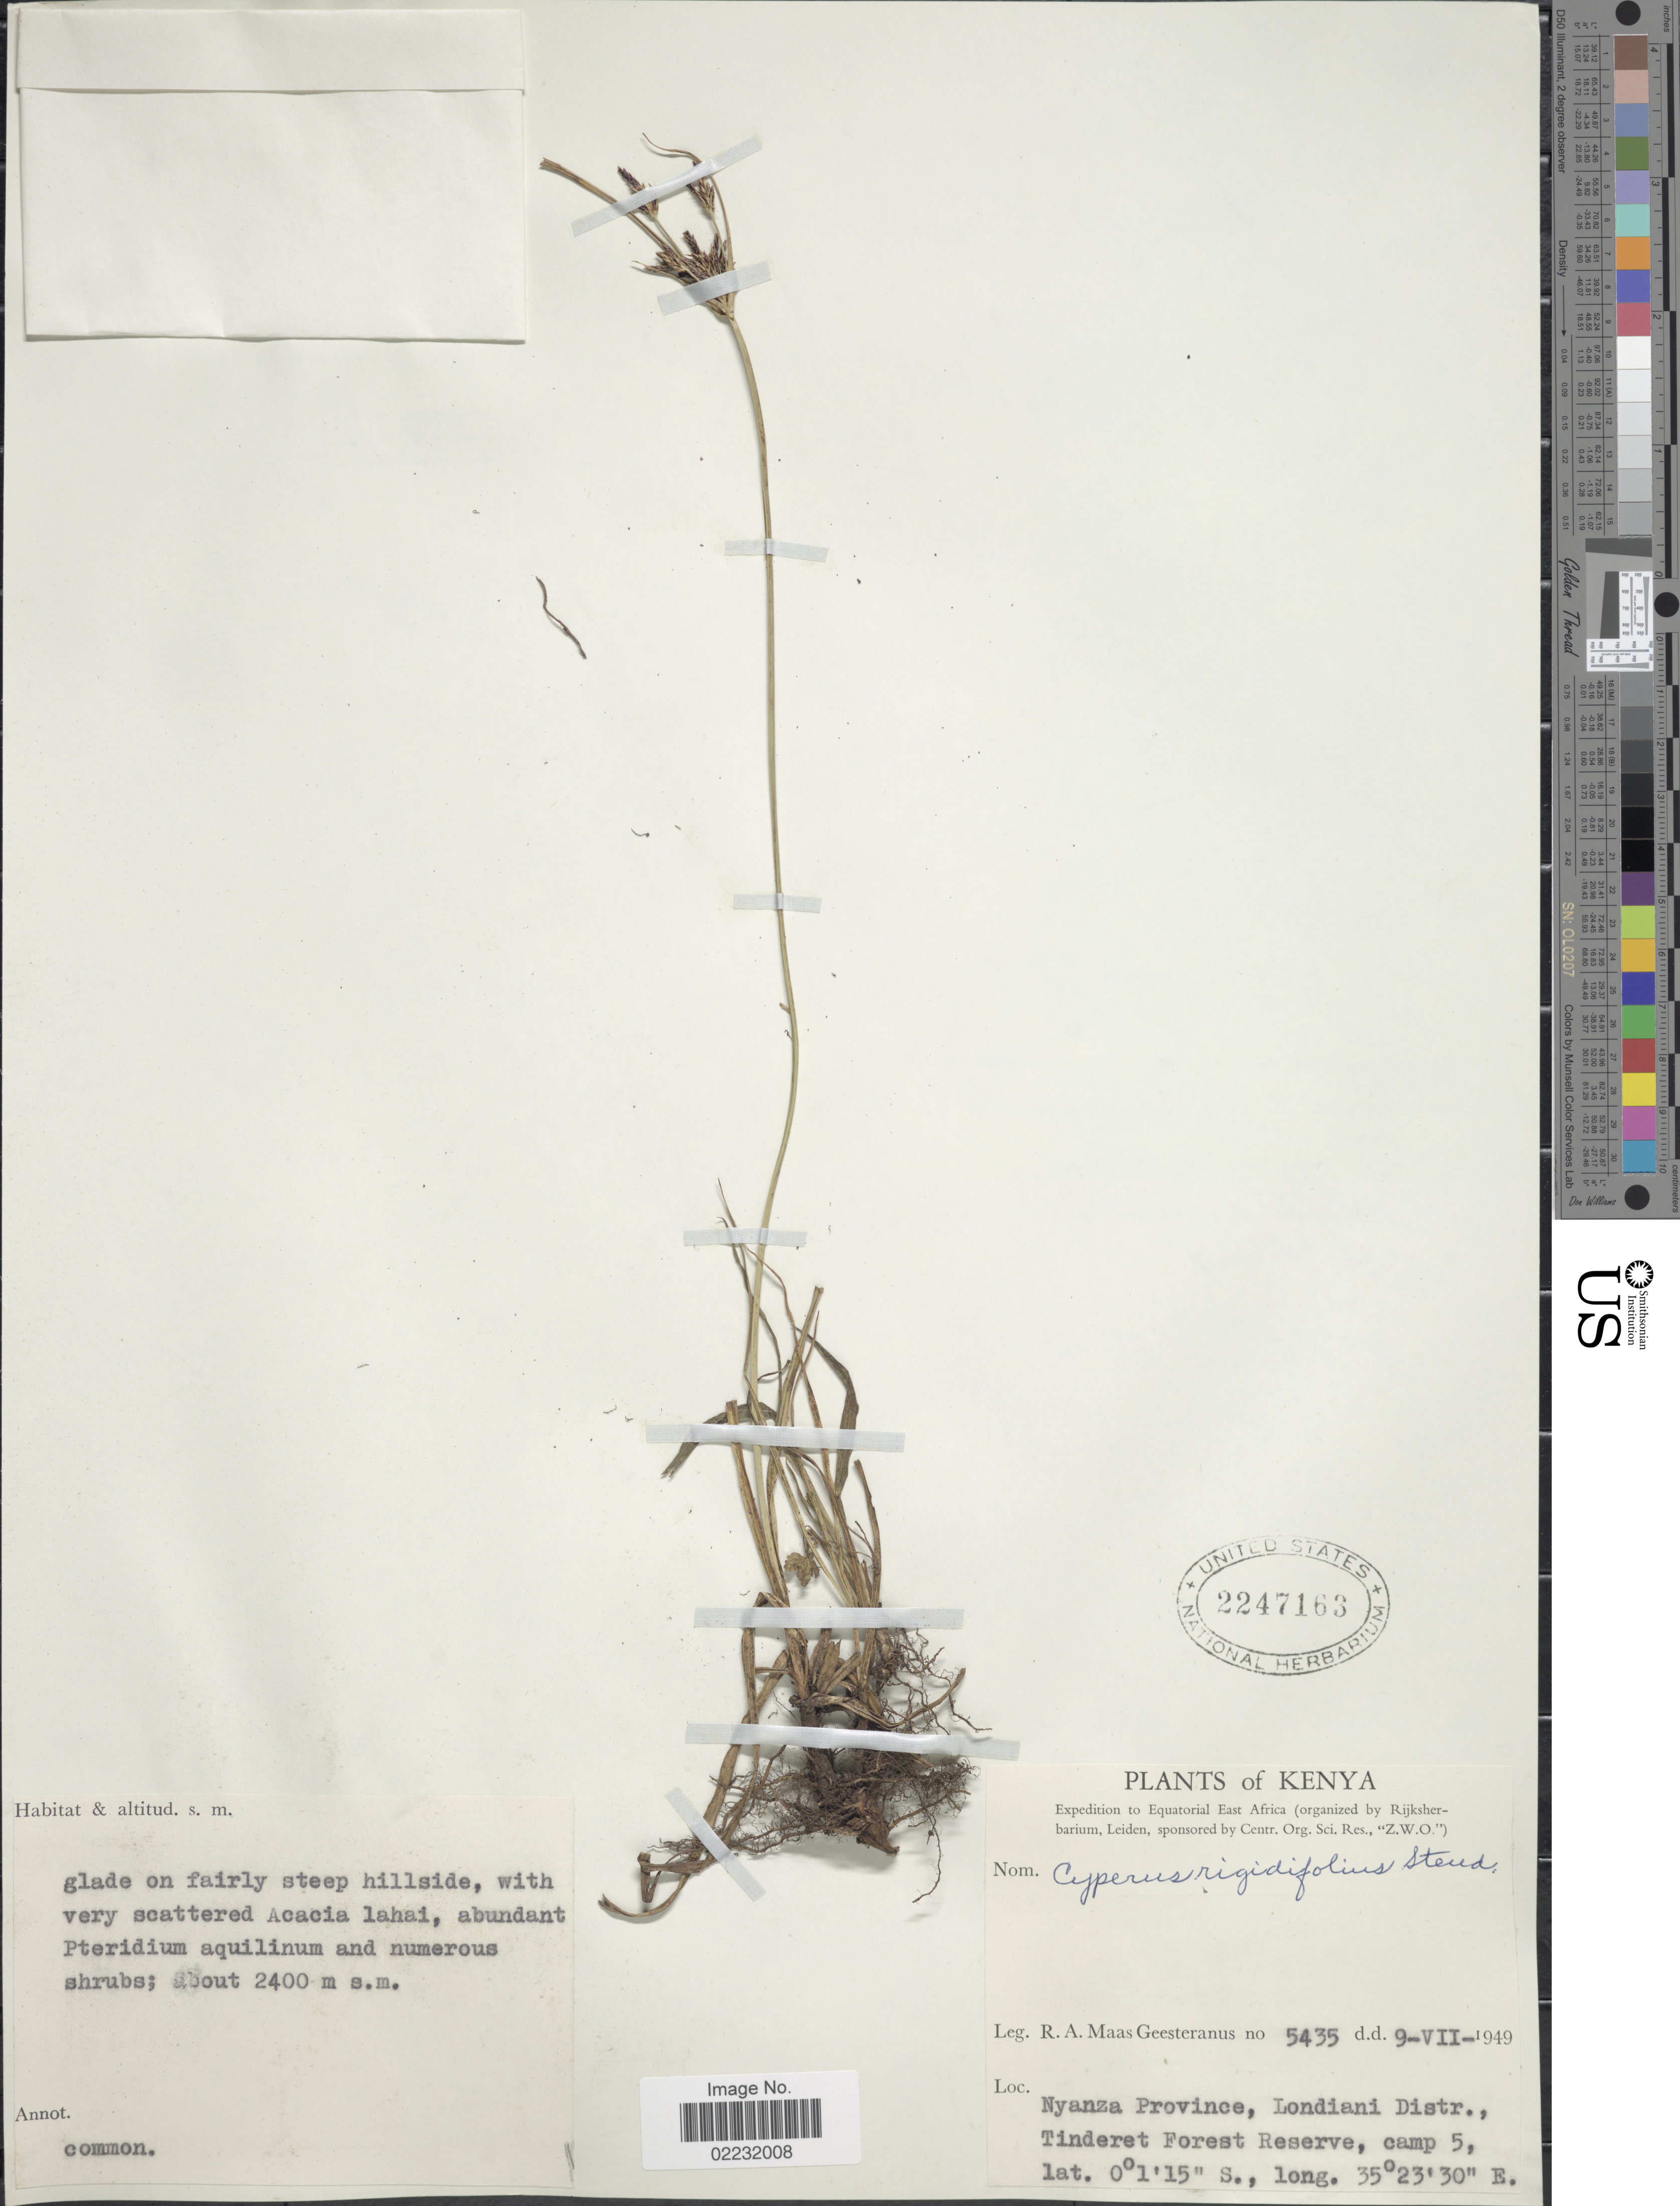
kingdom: Plantae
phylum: Tracheophyta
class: Liliopsida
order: Poales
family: Cyperaceae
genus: Cyperus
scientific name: Cyperus rigidifolius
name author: Steud.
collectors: R. A. Maas Geesteranus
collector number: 5435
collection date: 1949-07-09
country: Kenya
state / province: Kericho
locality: Londiani Distr., Inderet Forest Reserve, camp 5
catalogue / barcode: US 2247163